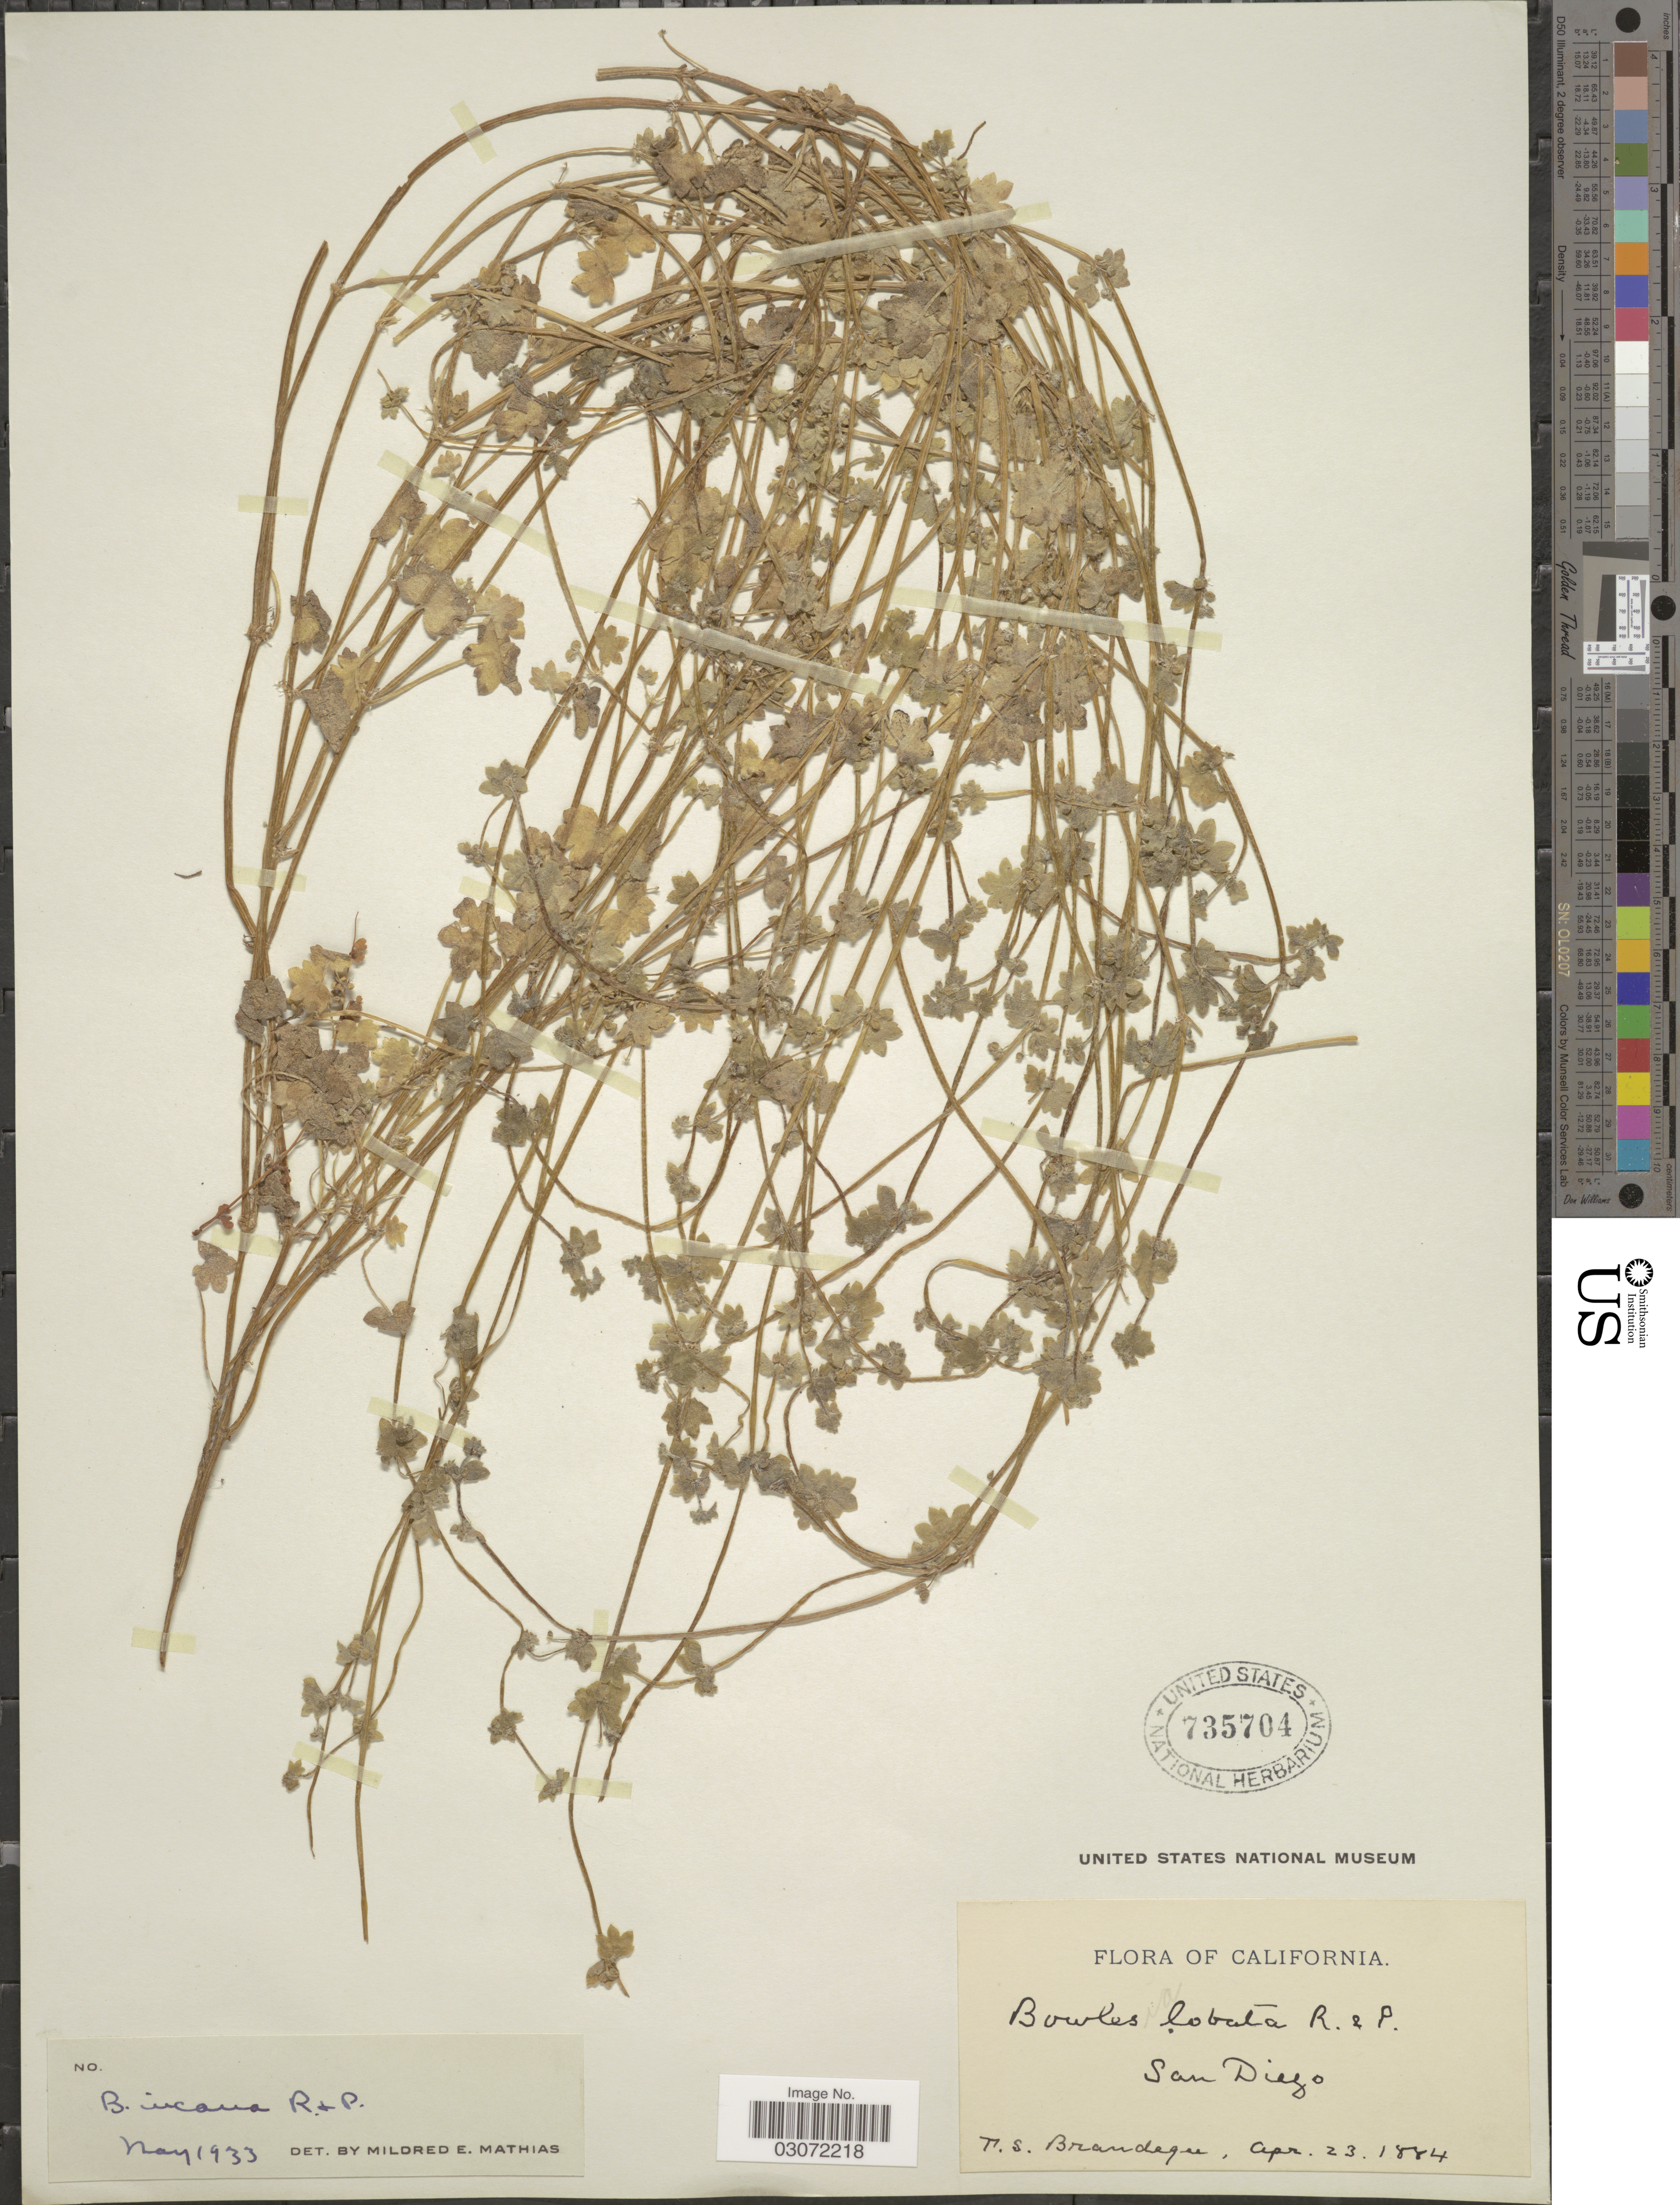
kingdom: Plantae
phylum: Tracheophyta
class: Magnoliopsida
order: Apiales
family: Apiaceae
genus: Bowlesia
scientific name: Bowlesia incana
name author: Ruiz & Pav.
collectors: T. S. Brandegee (herbarium)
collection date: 1884-04-23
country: United States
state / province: California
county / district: San Diego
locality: San Diego.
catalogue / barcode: US 735704